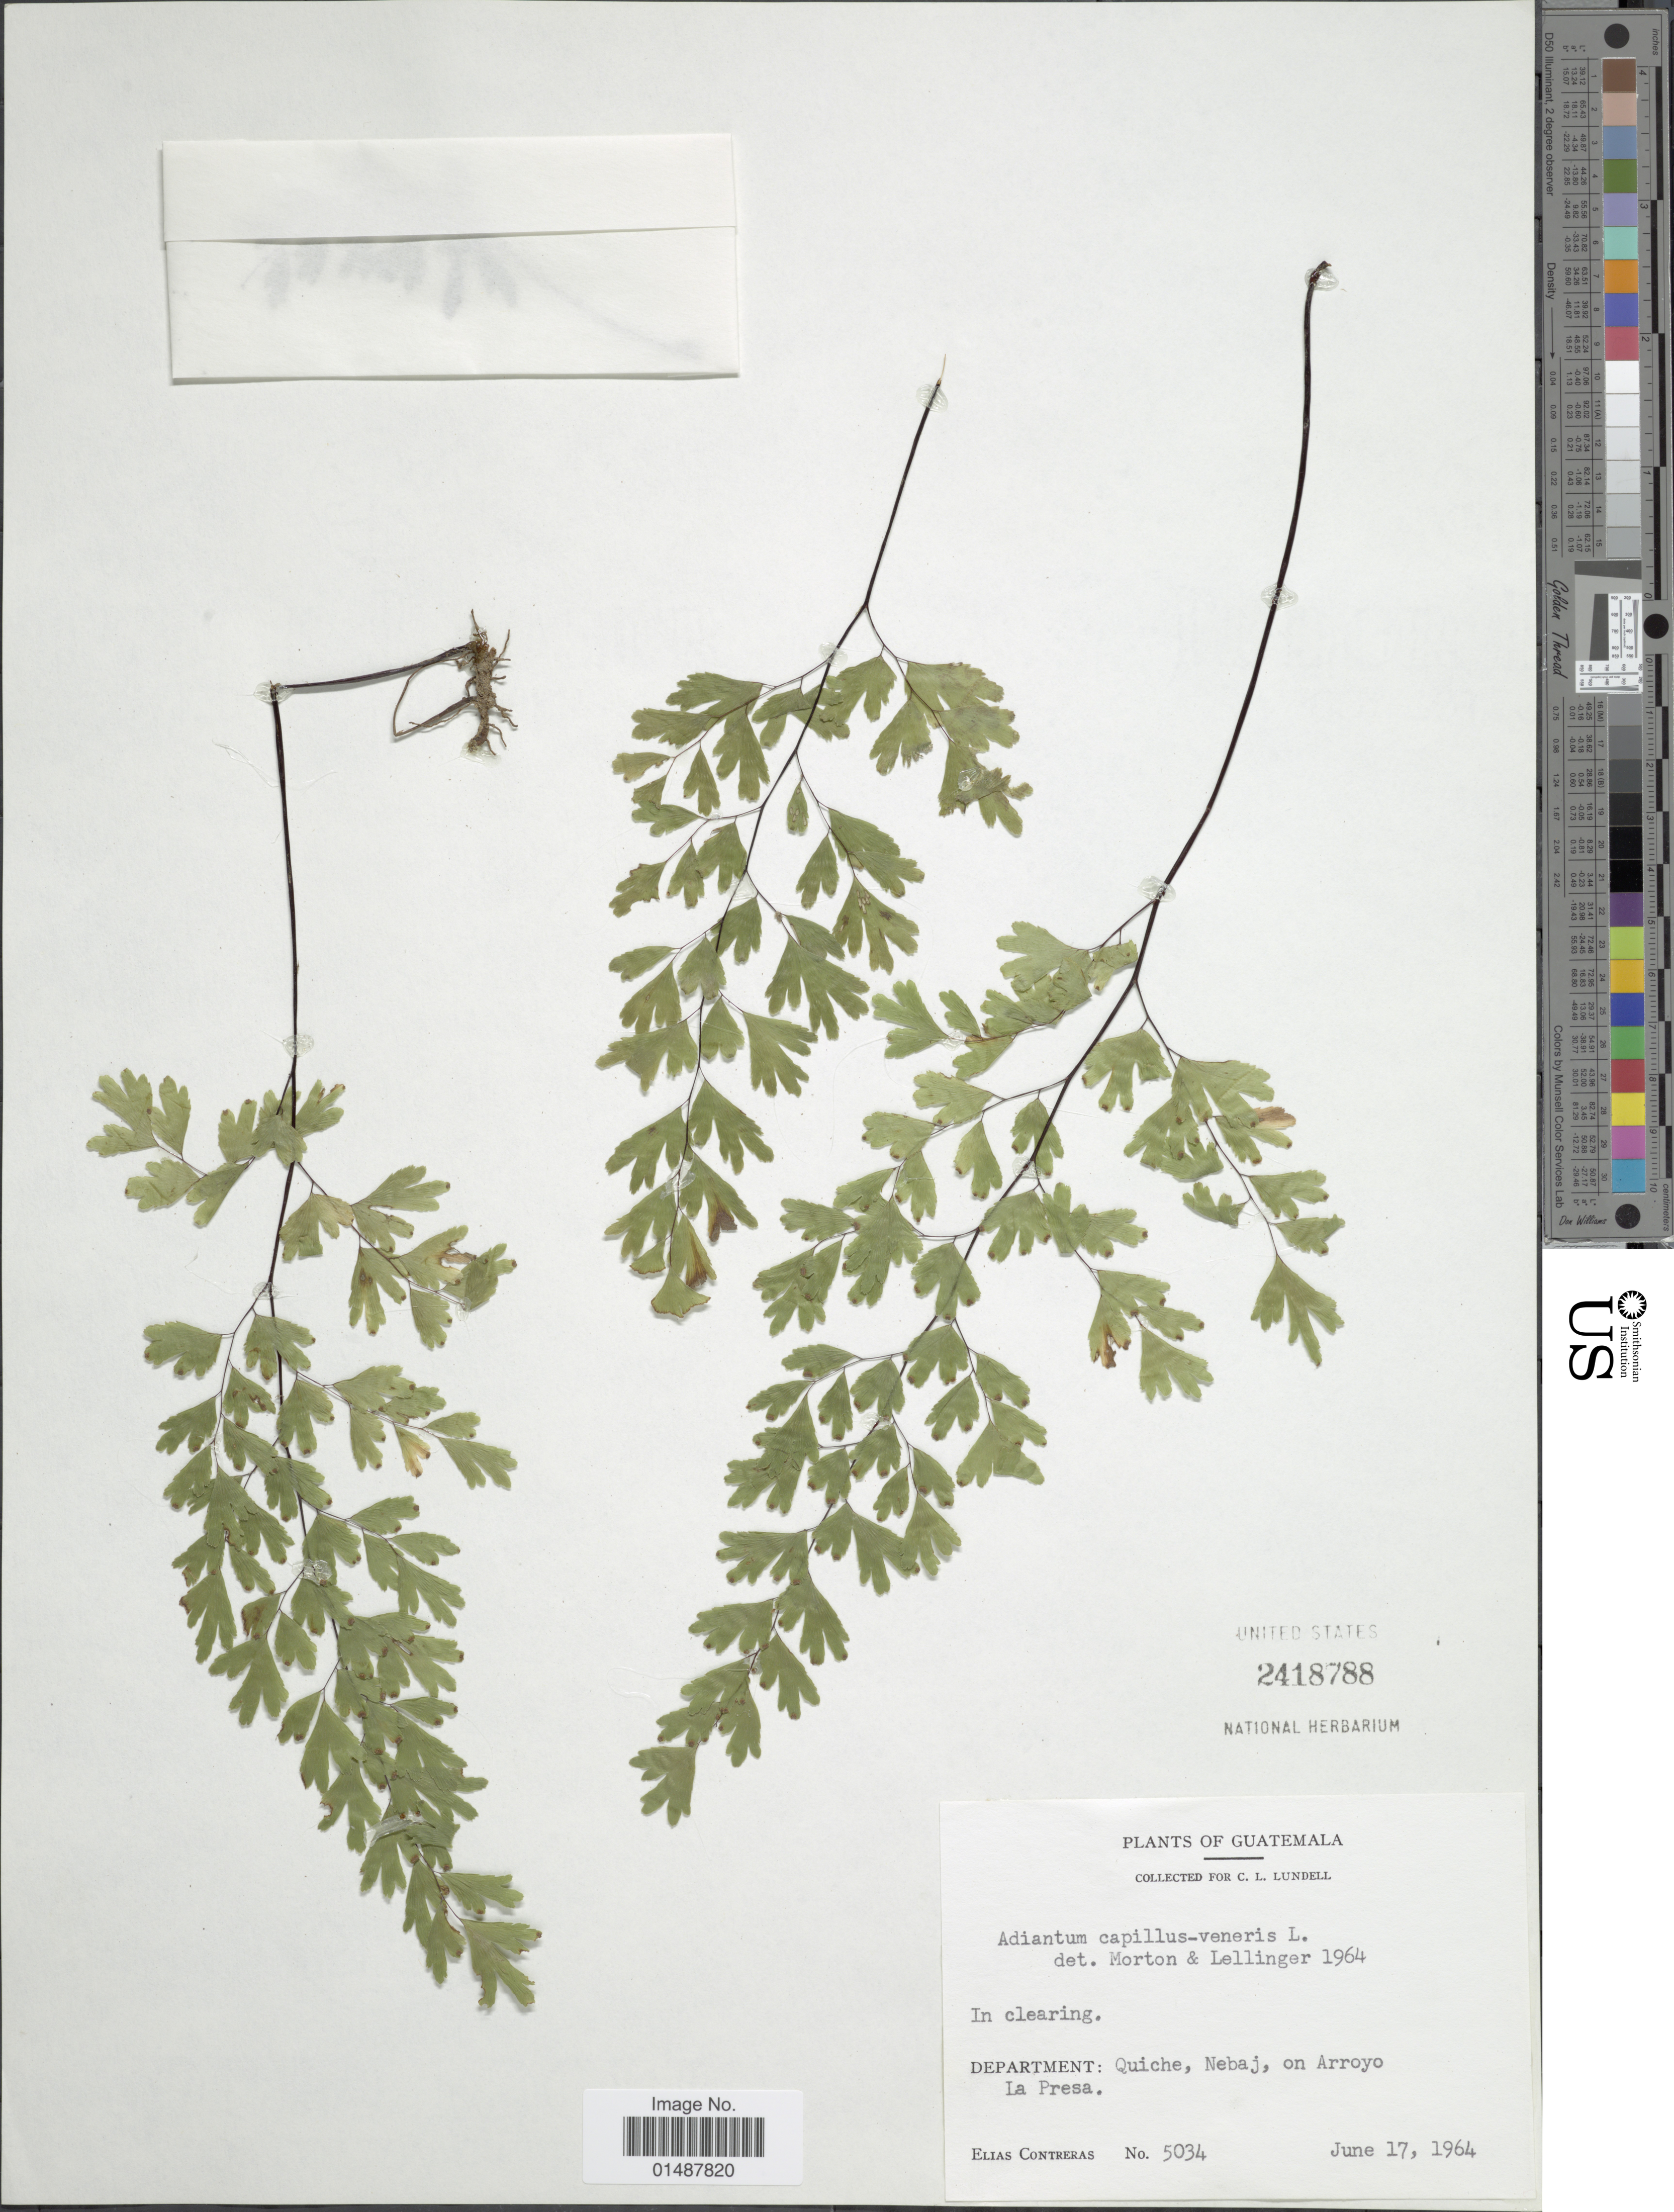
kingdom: Plantae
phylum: Tracheophyta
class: Polypodiopsida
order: Polypodiales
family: Pteridaceae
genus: Adiantum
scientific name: Adiantum capillus-veneris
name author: L.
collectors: E. Contreras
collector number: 5034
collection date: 1964-06-17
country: Guatemala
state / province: El Quiché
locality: Quiche, Nebaj, on Arroyo La Presa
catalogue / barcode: US 2481788